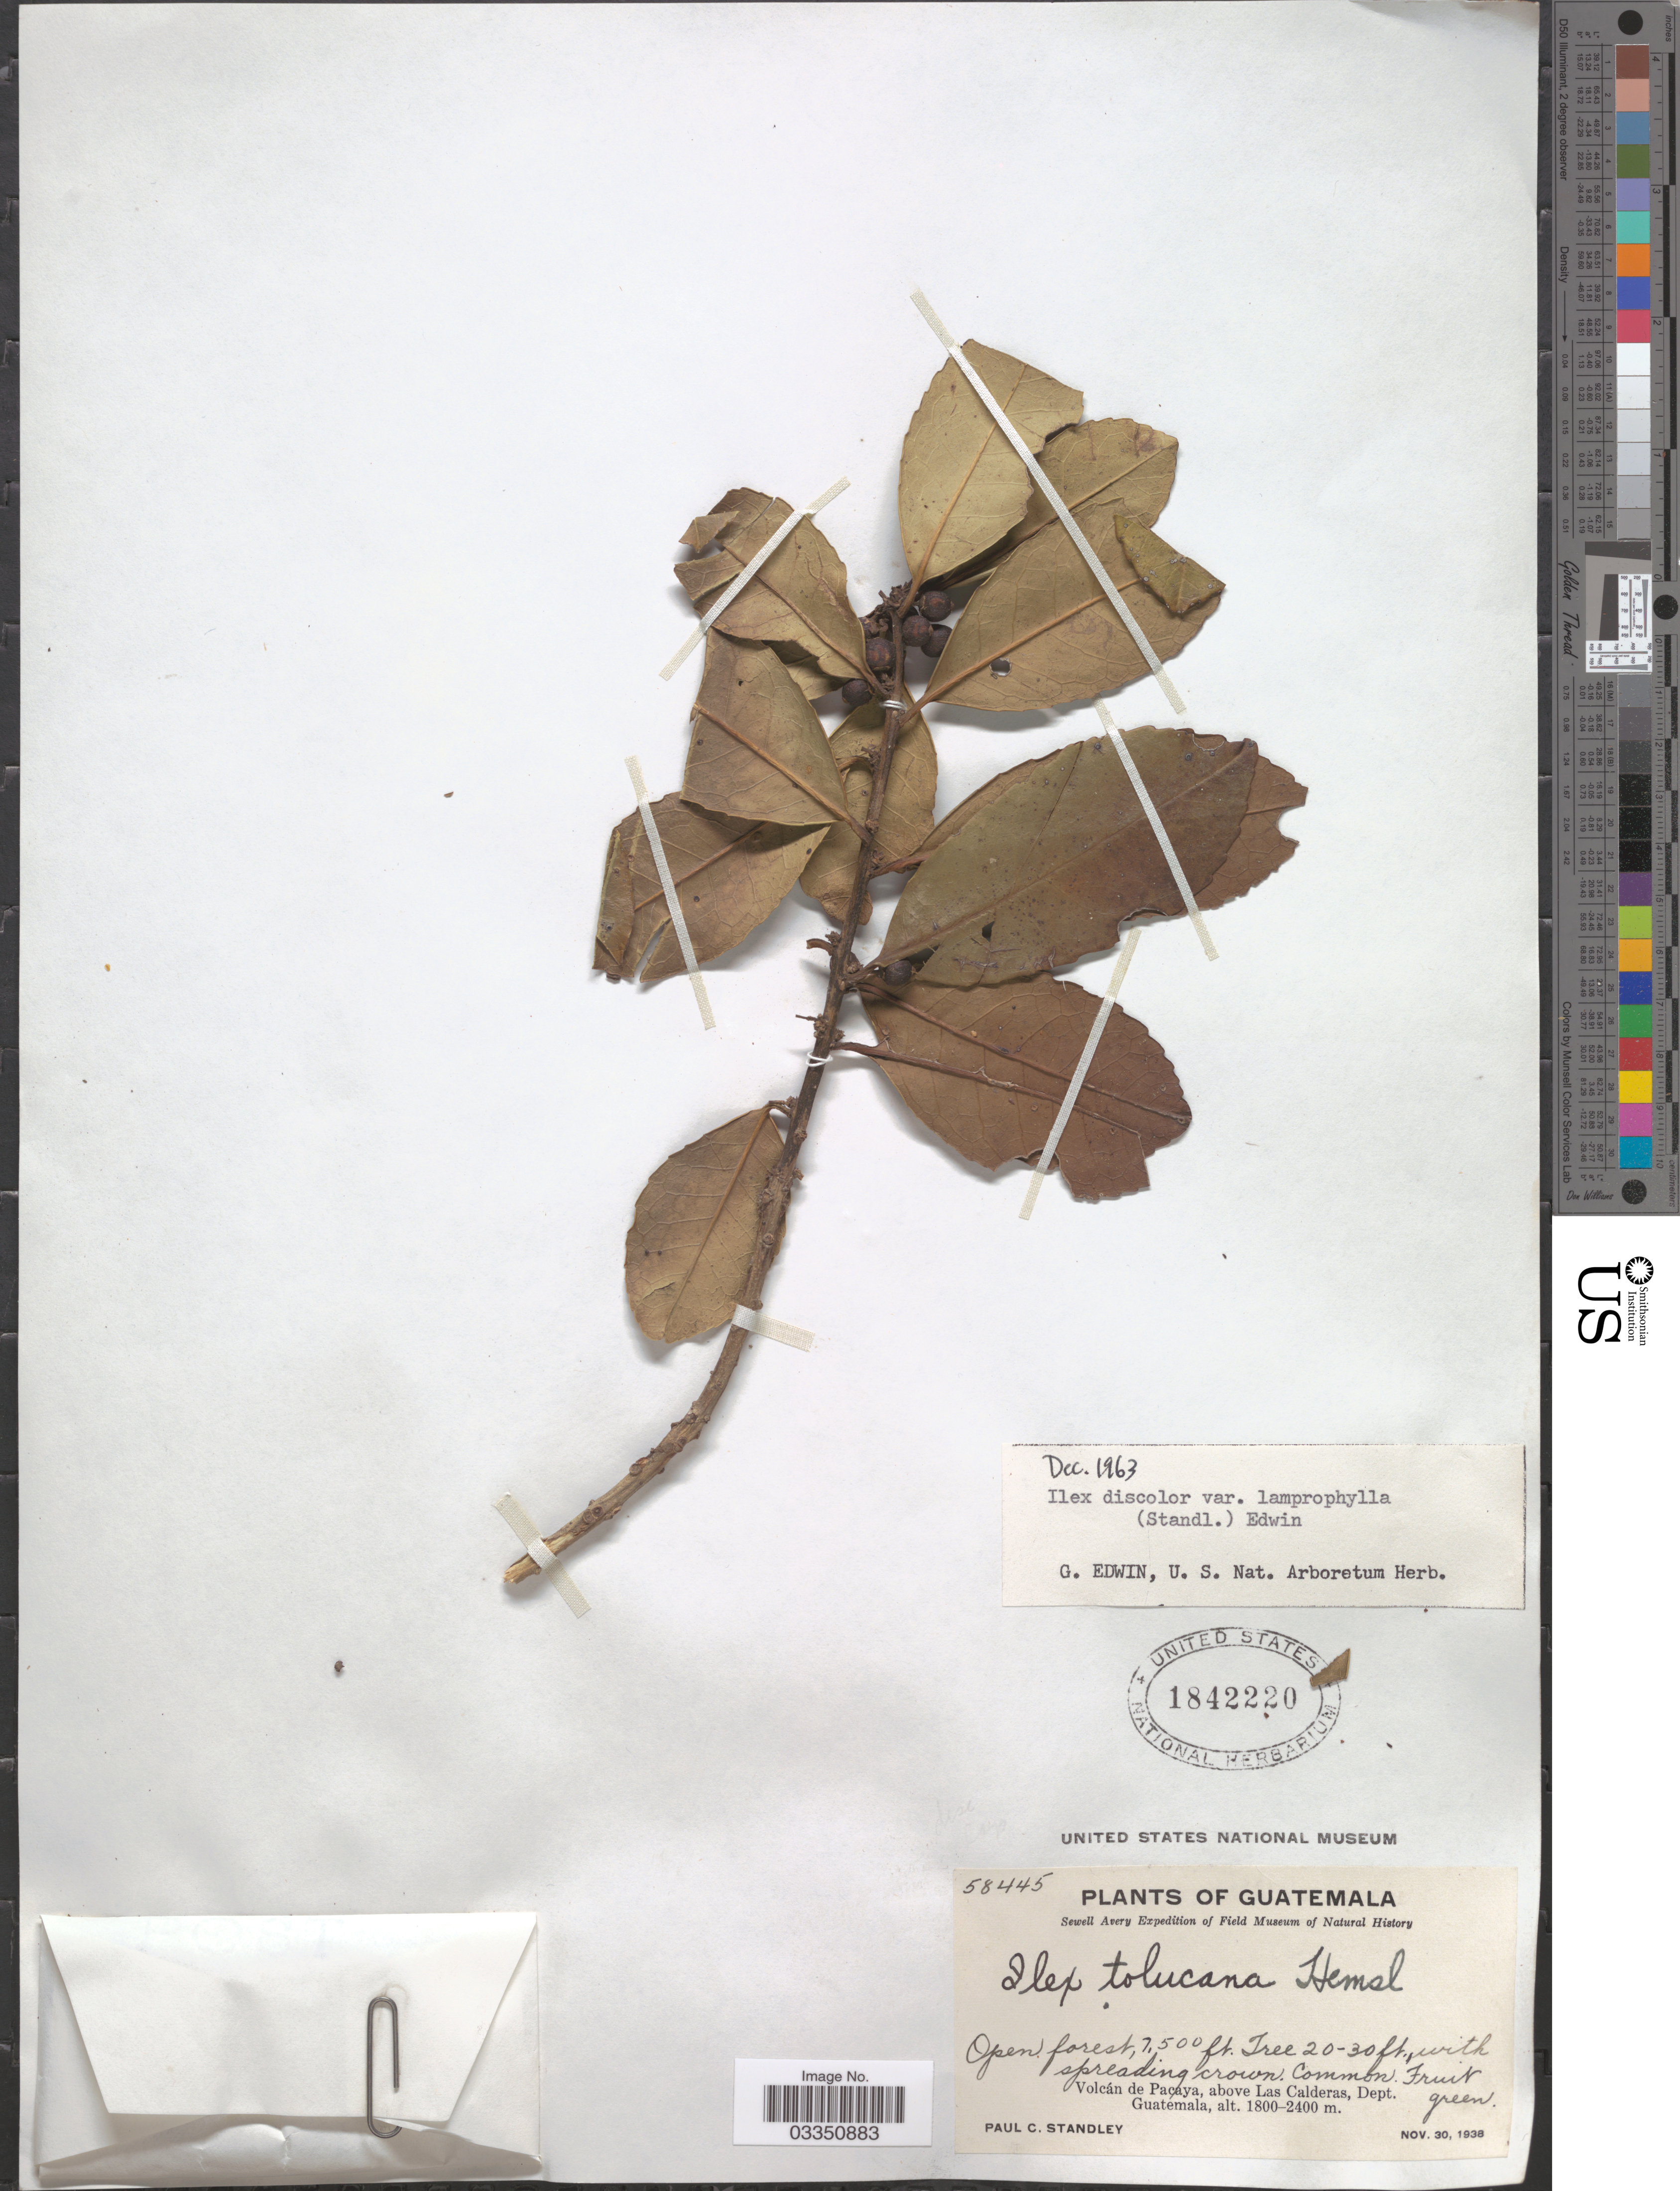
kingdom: Plantae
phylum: Tracheophyta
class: Magnoliopsida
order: Aquifoliales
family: Aquifoliaceae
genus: Ilex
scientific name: Ilex discolor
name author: Hemsl.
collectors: P. C. Standley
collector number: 58445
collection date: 1938-11-30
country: Guatemala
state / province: Guatemala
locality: Volcán de Pacaya, above Las Calderas, Dept. Guatemala.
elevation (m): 2286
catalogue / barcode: US 1842220